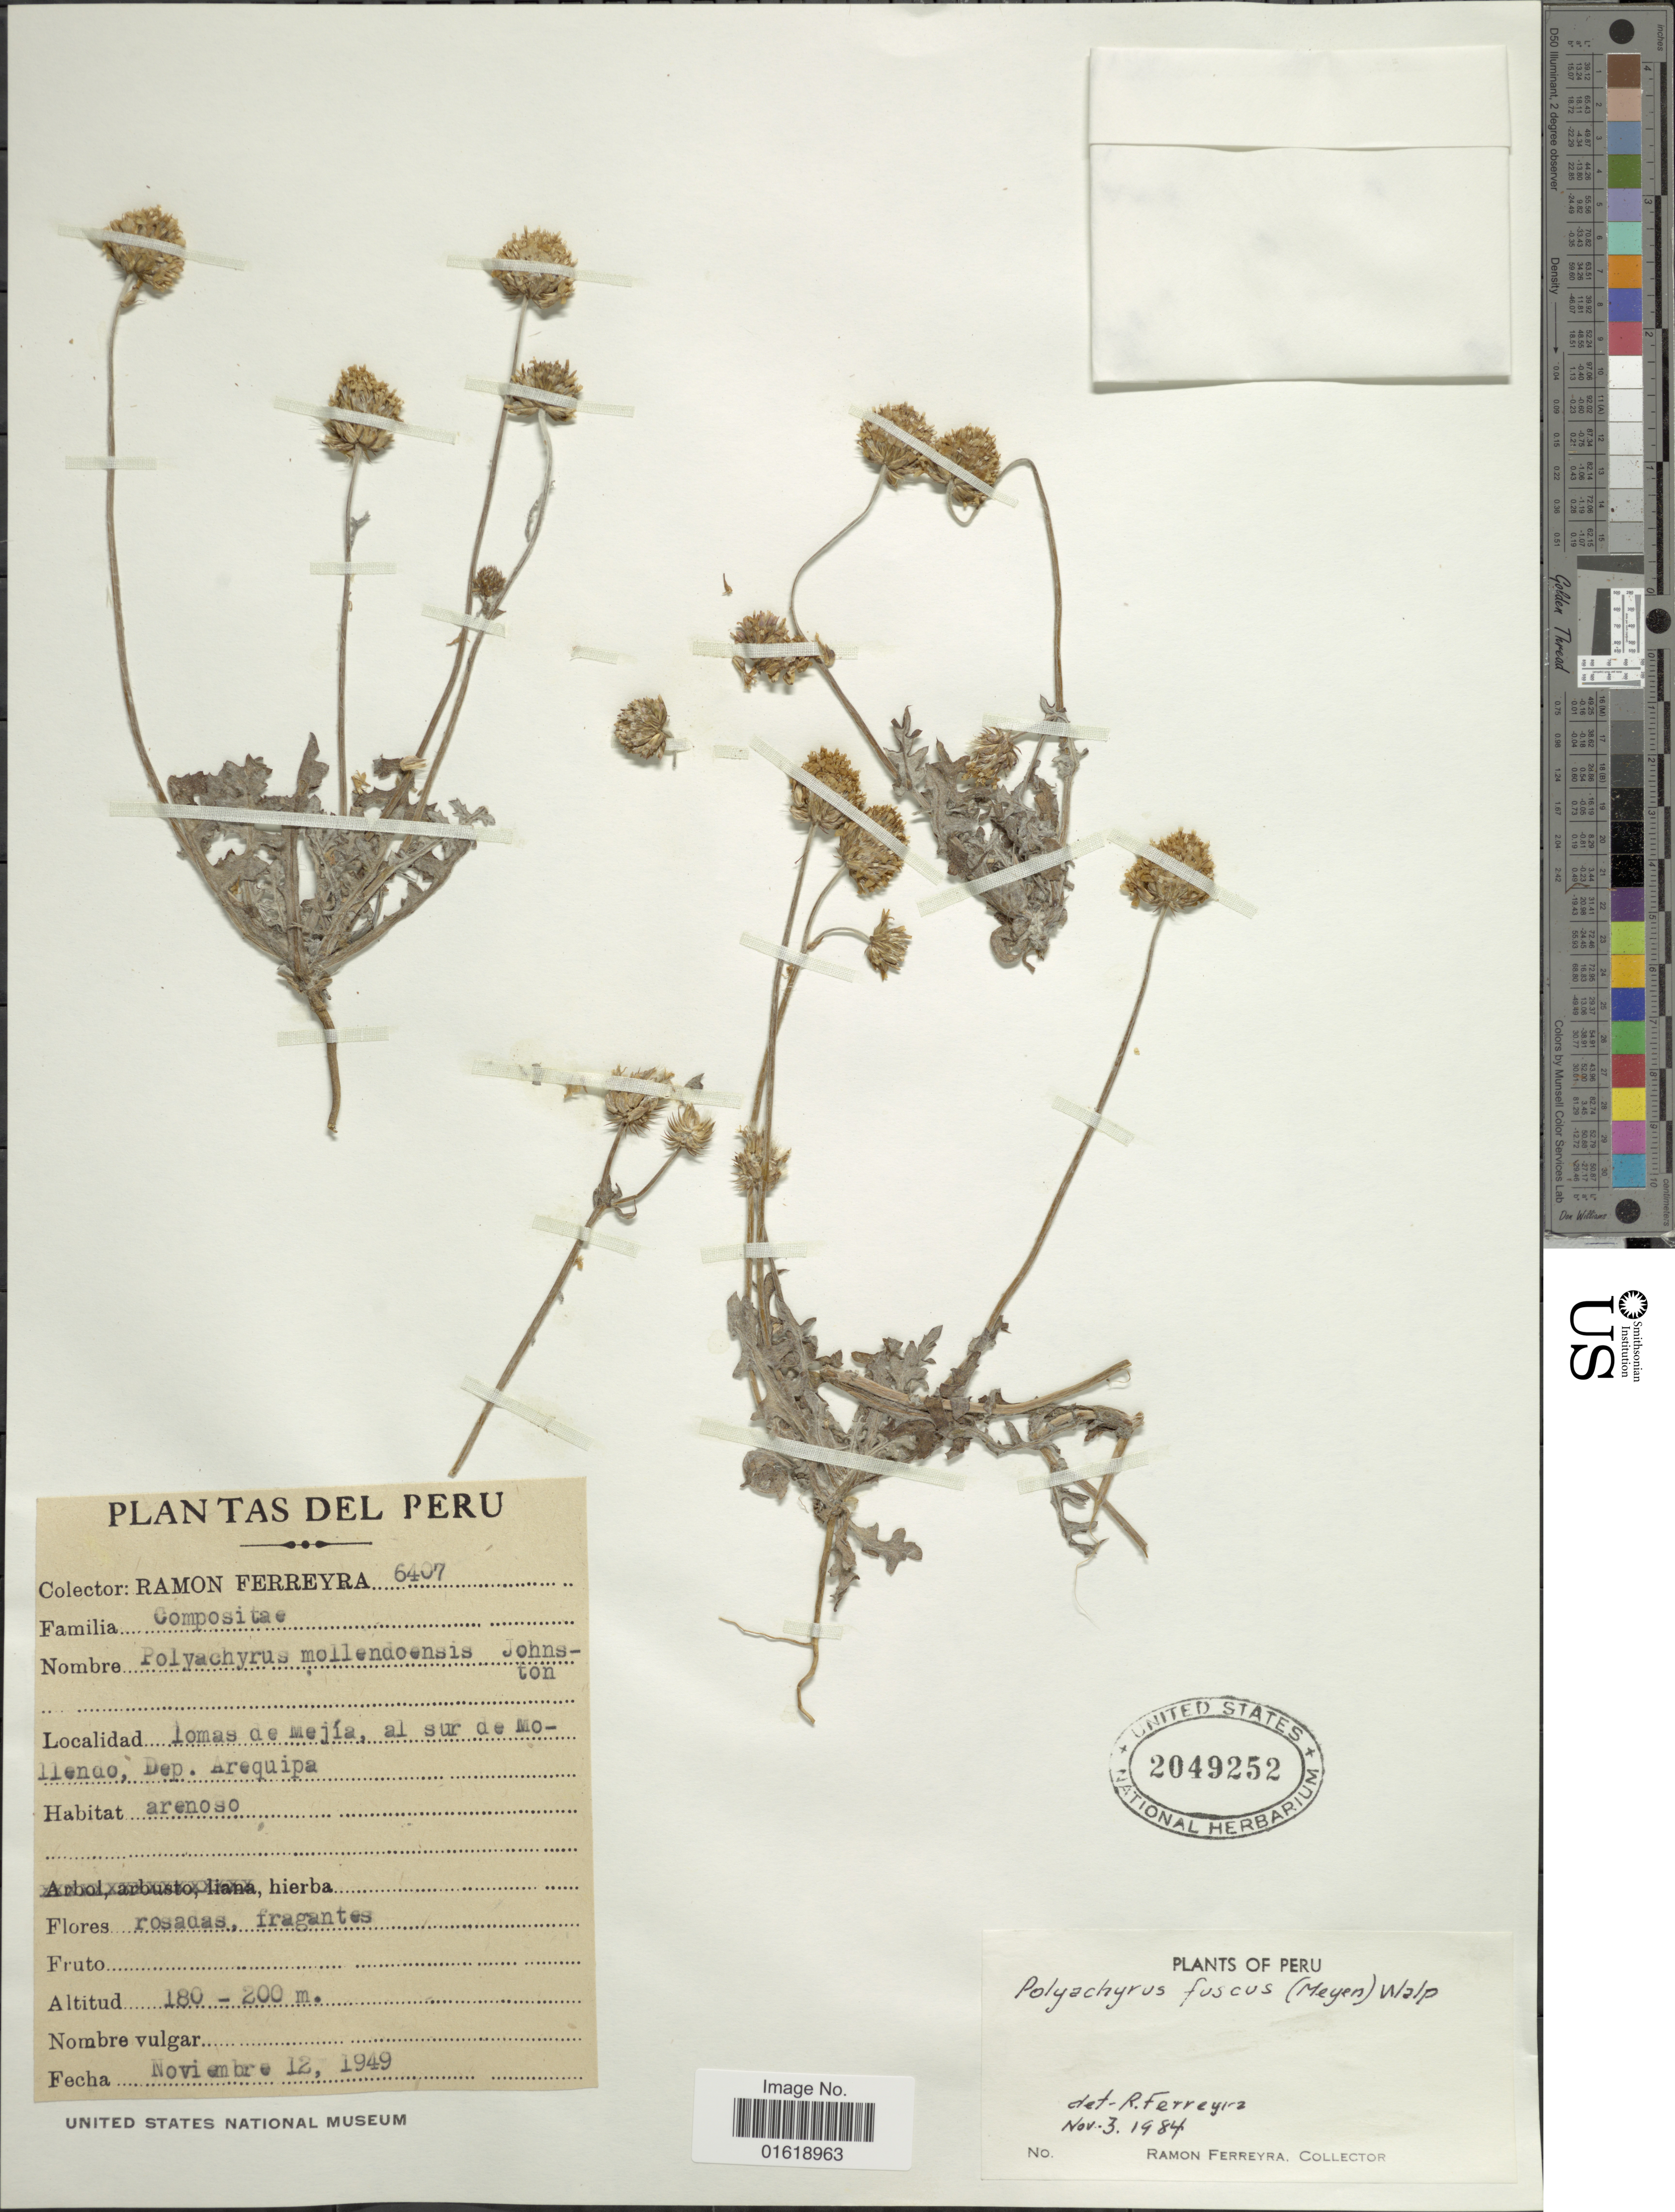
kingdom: Plantae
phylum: Tracheophyta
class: Magnoliopsida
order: Asterales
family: Asteraceae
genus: Polyachyrus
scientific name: Polyachyrus fuscus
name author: (Meyen) Walp.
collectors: R. A. Ferreyra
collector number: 6407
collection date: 1949-12-12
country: Peru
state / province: Arequipa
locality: Lomas de Mejía, al sur de Mollendo, Dep. Arequipa.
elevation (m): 180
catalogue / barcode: US 2049252